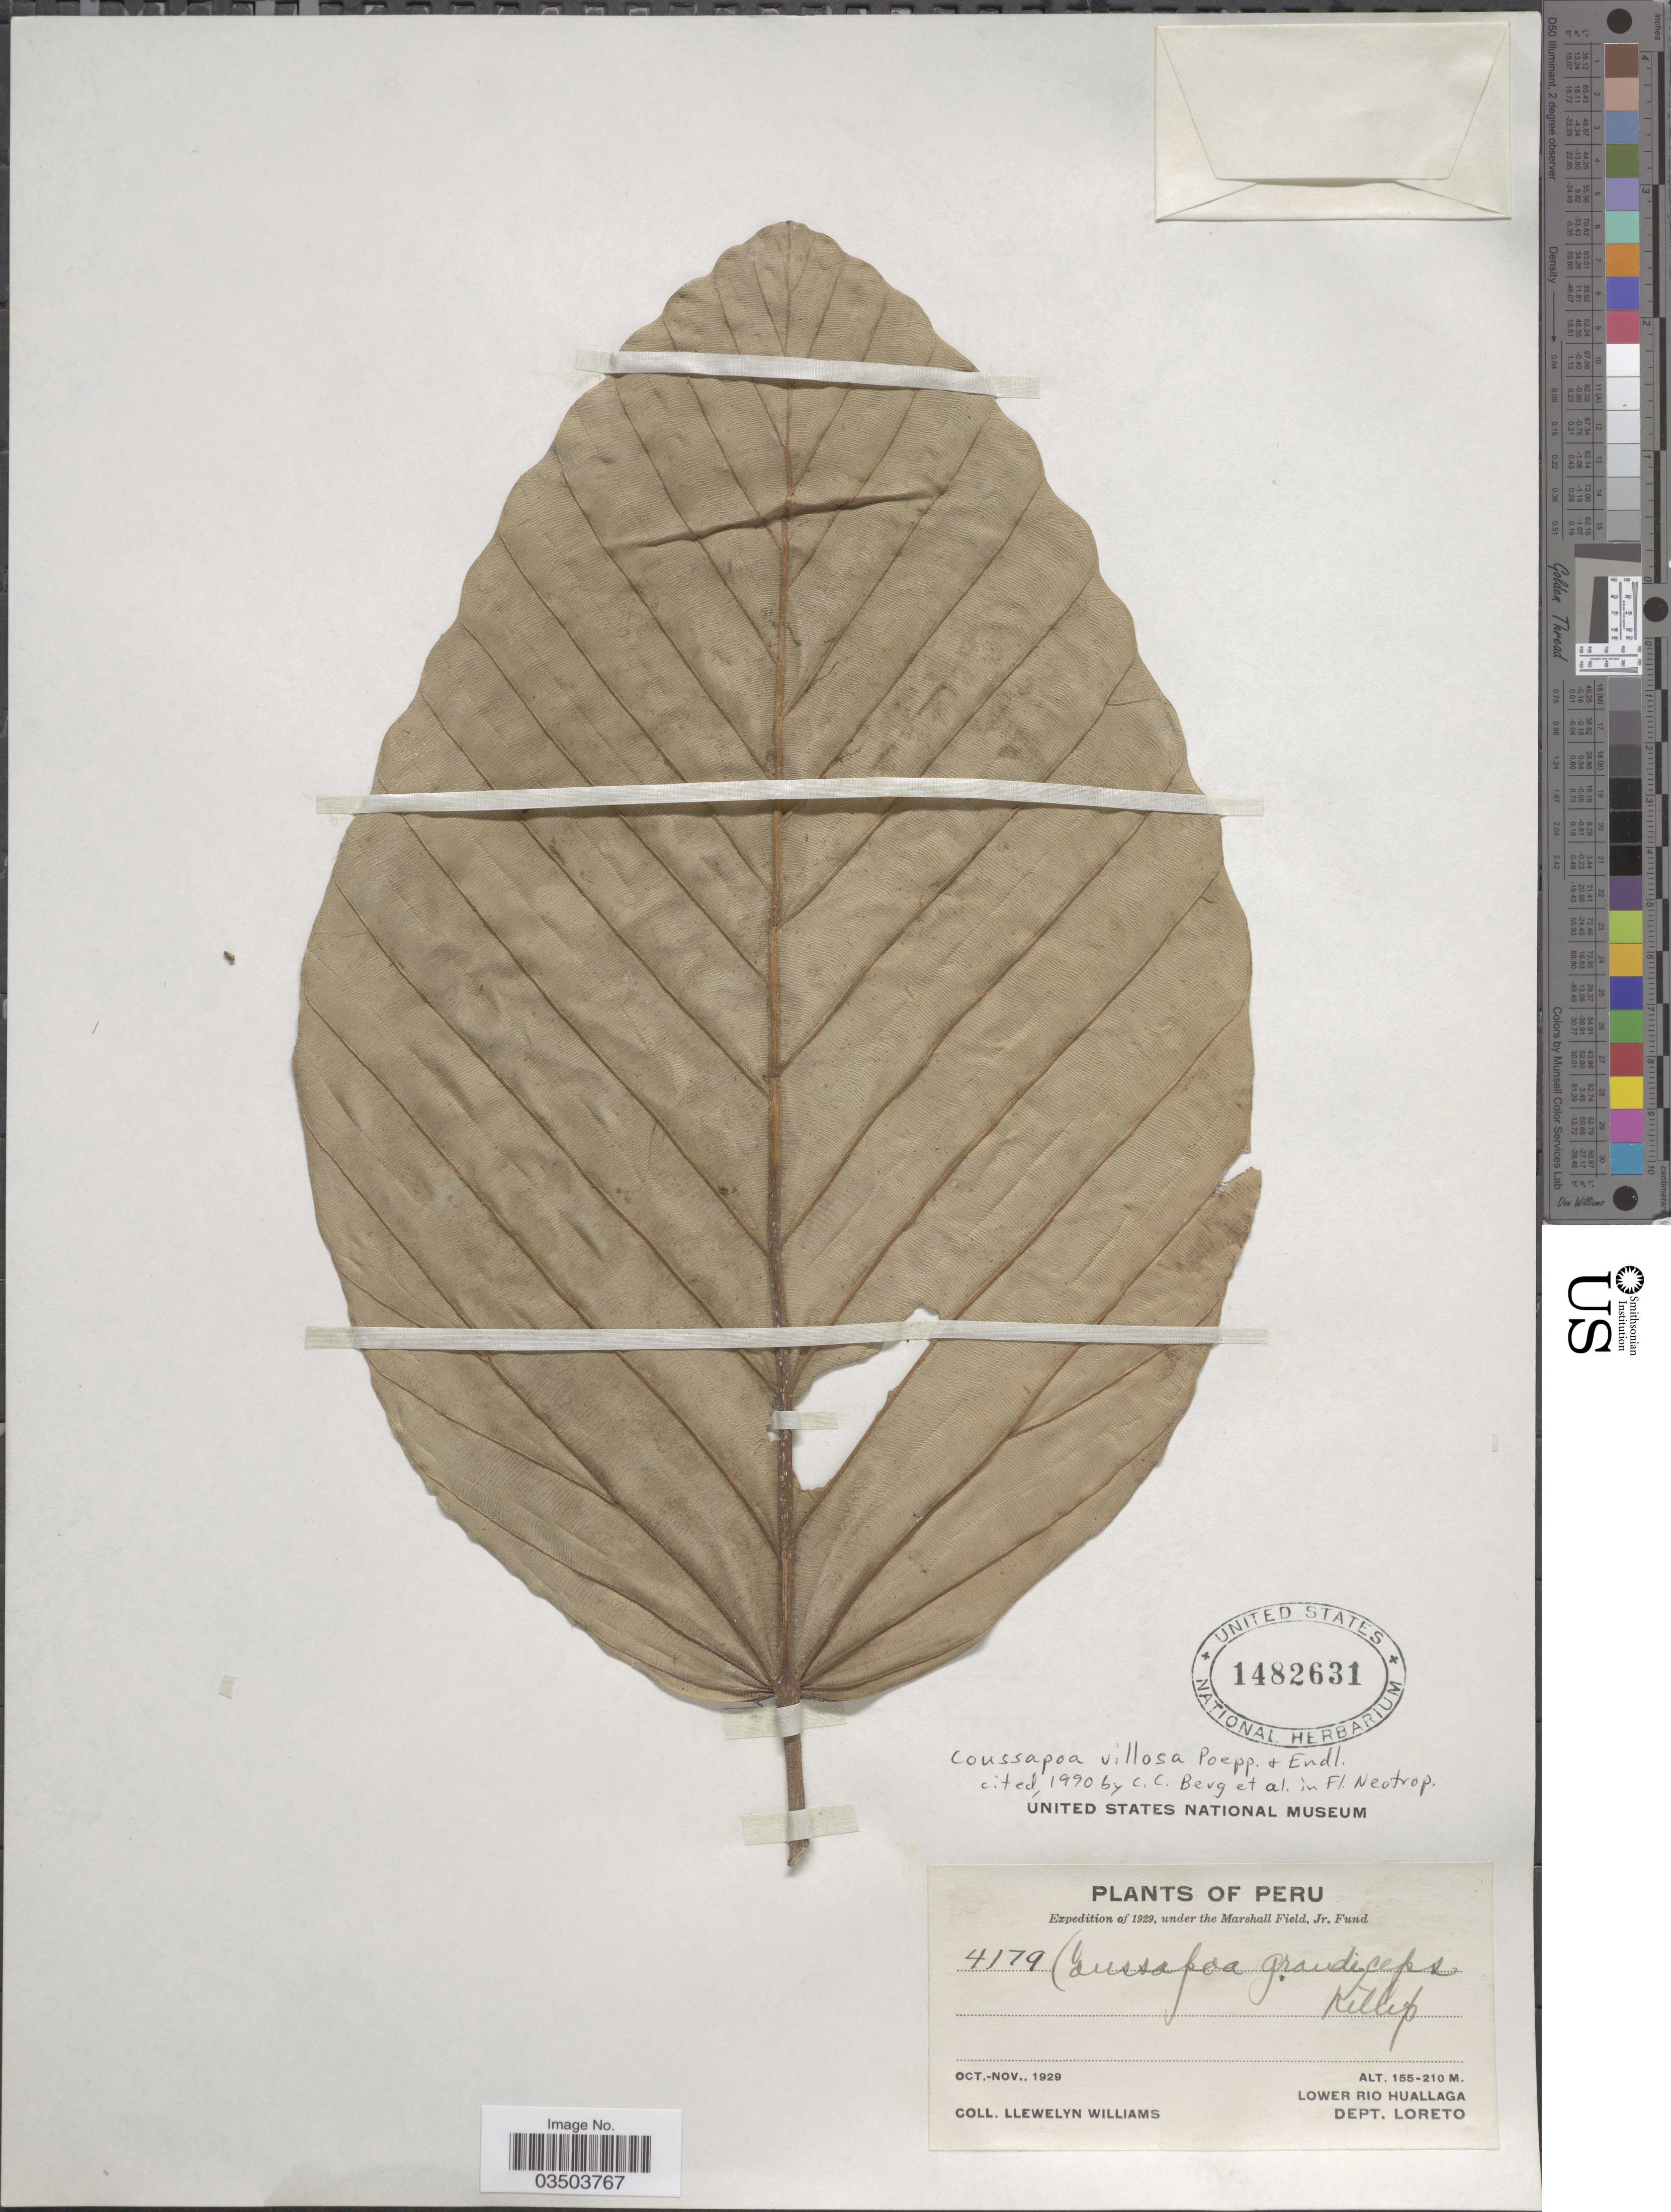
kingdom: Plantae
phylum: Tracheophyta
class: Magnoliopsida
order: Rosales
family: Urticaceae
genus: Coussapoa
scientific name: Coussapoa villosa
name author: Poepp. & Endl.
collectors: Ll. Williams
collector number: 4179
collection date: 1929-10/1929-11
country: Peru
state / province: Loreto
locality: Lower Rio Huallaga, Dept. Loreto.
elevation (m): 155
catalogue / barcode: US 1482631